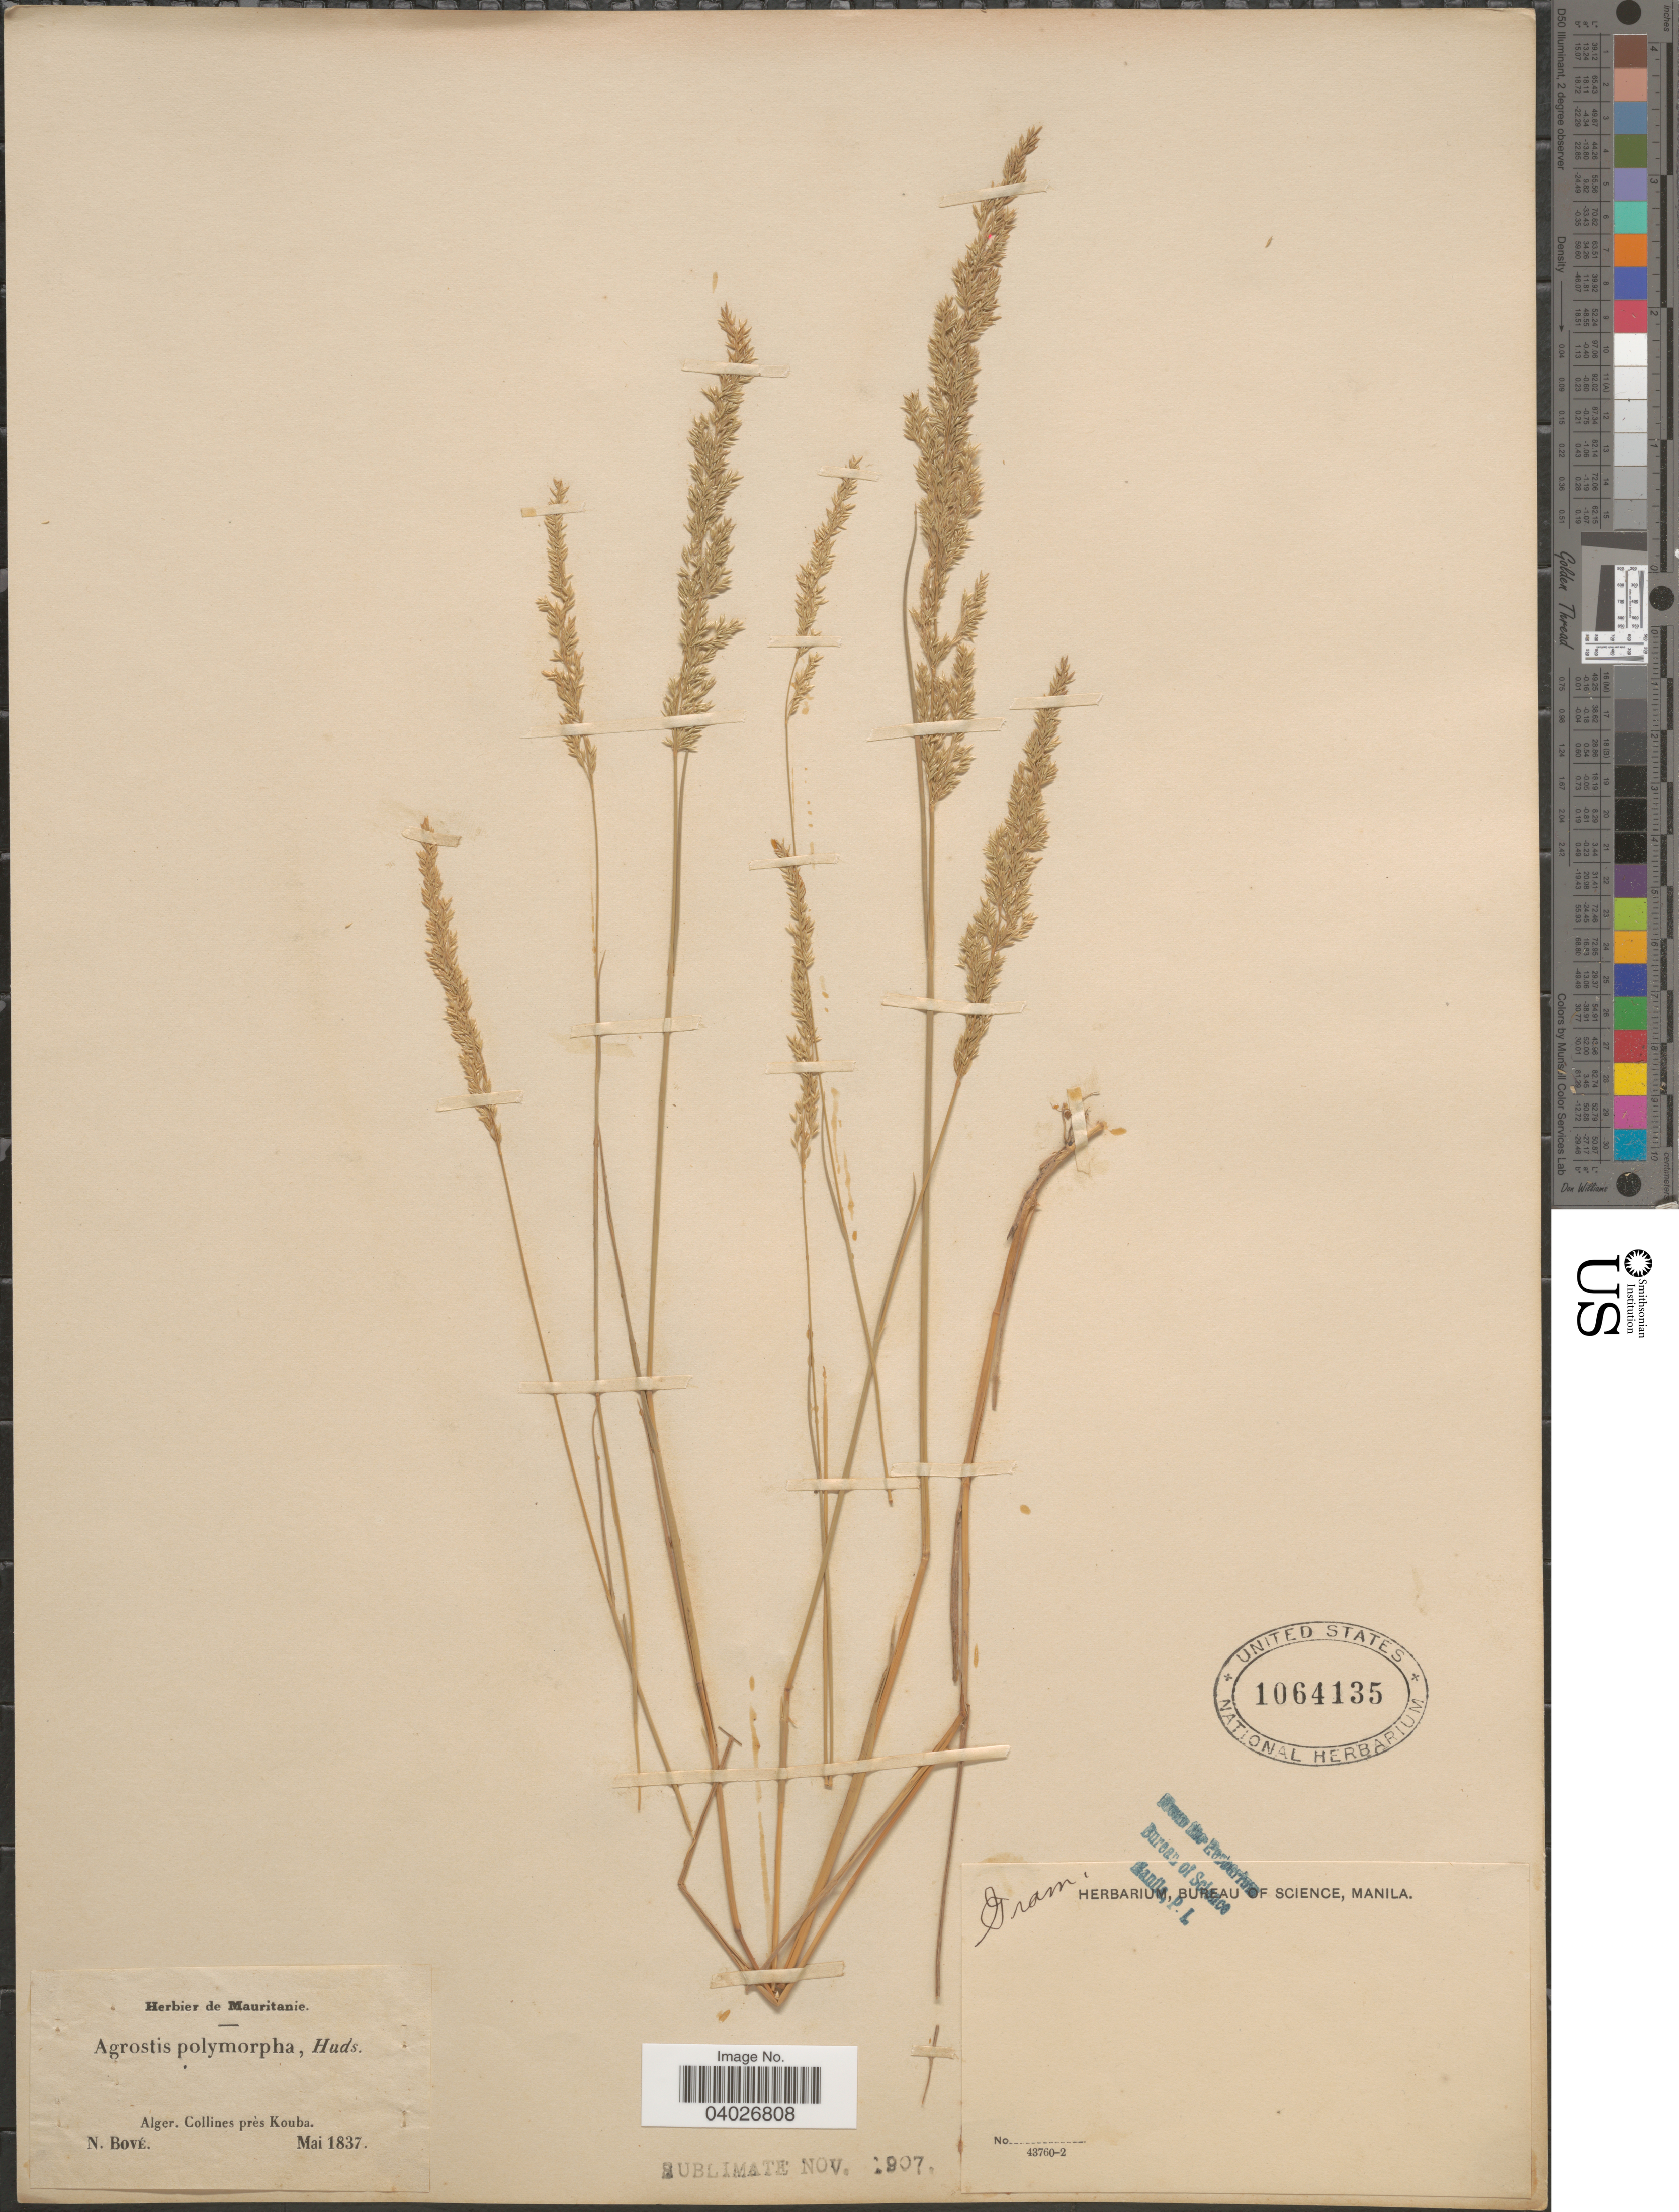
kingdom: Plantae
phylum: Tracheophyta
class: Liliopsida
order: Poales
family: Poaceae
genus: Agrostis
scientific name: Agrostis sp.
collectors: N. Bové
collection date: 1837-05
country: Algeria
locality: Alger. Collines près Kouba.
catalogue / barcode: US 1064135